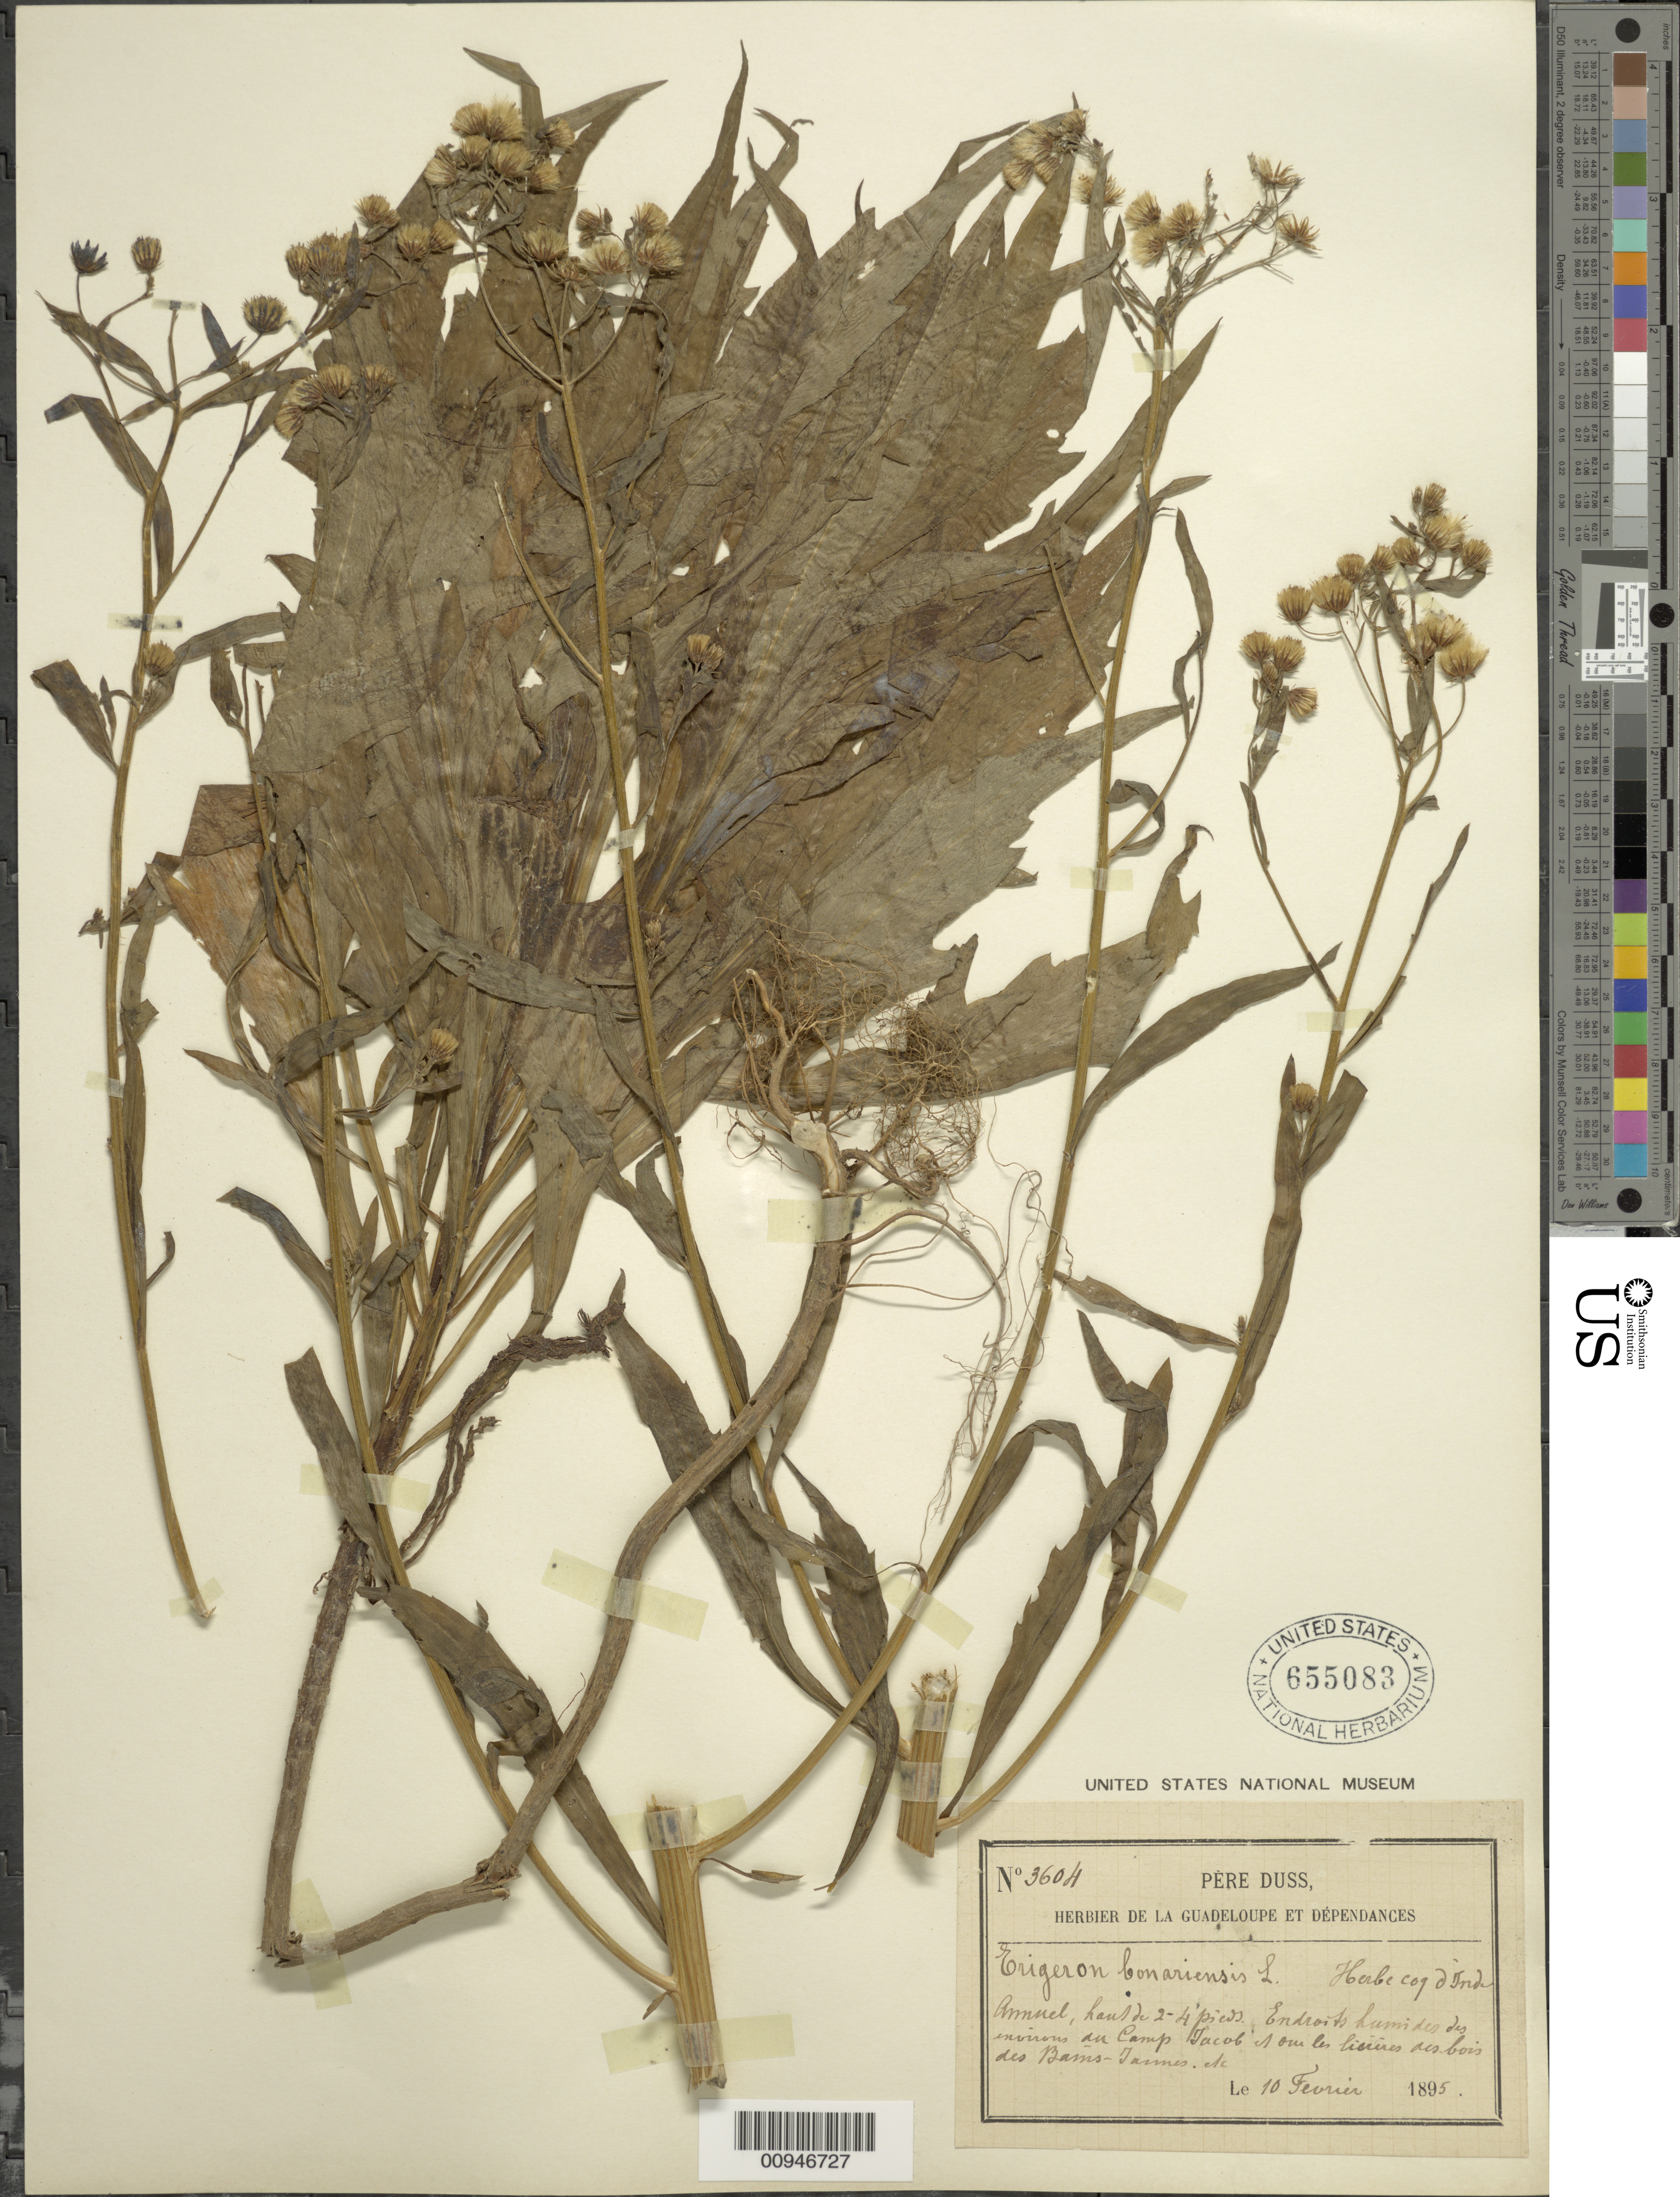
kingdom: Plantae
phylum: Tracheophyta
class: Magnoliopsida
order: Asterales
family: Asteraceae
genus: Conyza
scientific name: Conyza bonariensis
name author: (L.) Cronq.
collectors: Père Duss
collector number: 3604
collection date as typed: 10 Feb 1895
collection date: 1895-02-10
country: Guadeloupe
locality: Endroites humides des environs au Camp Jacob "et oui les….des bois des Banns-Tranes"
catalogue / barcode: US 655083